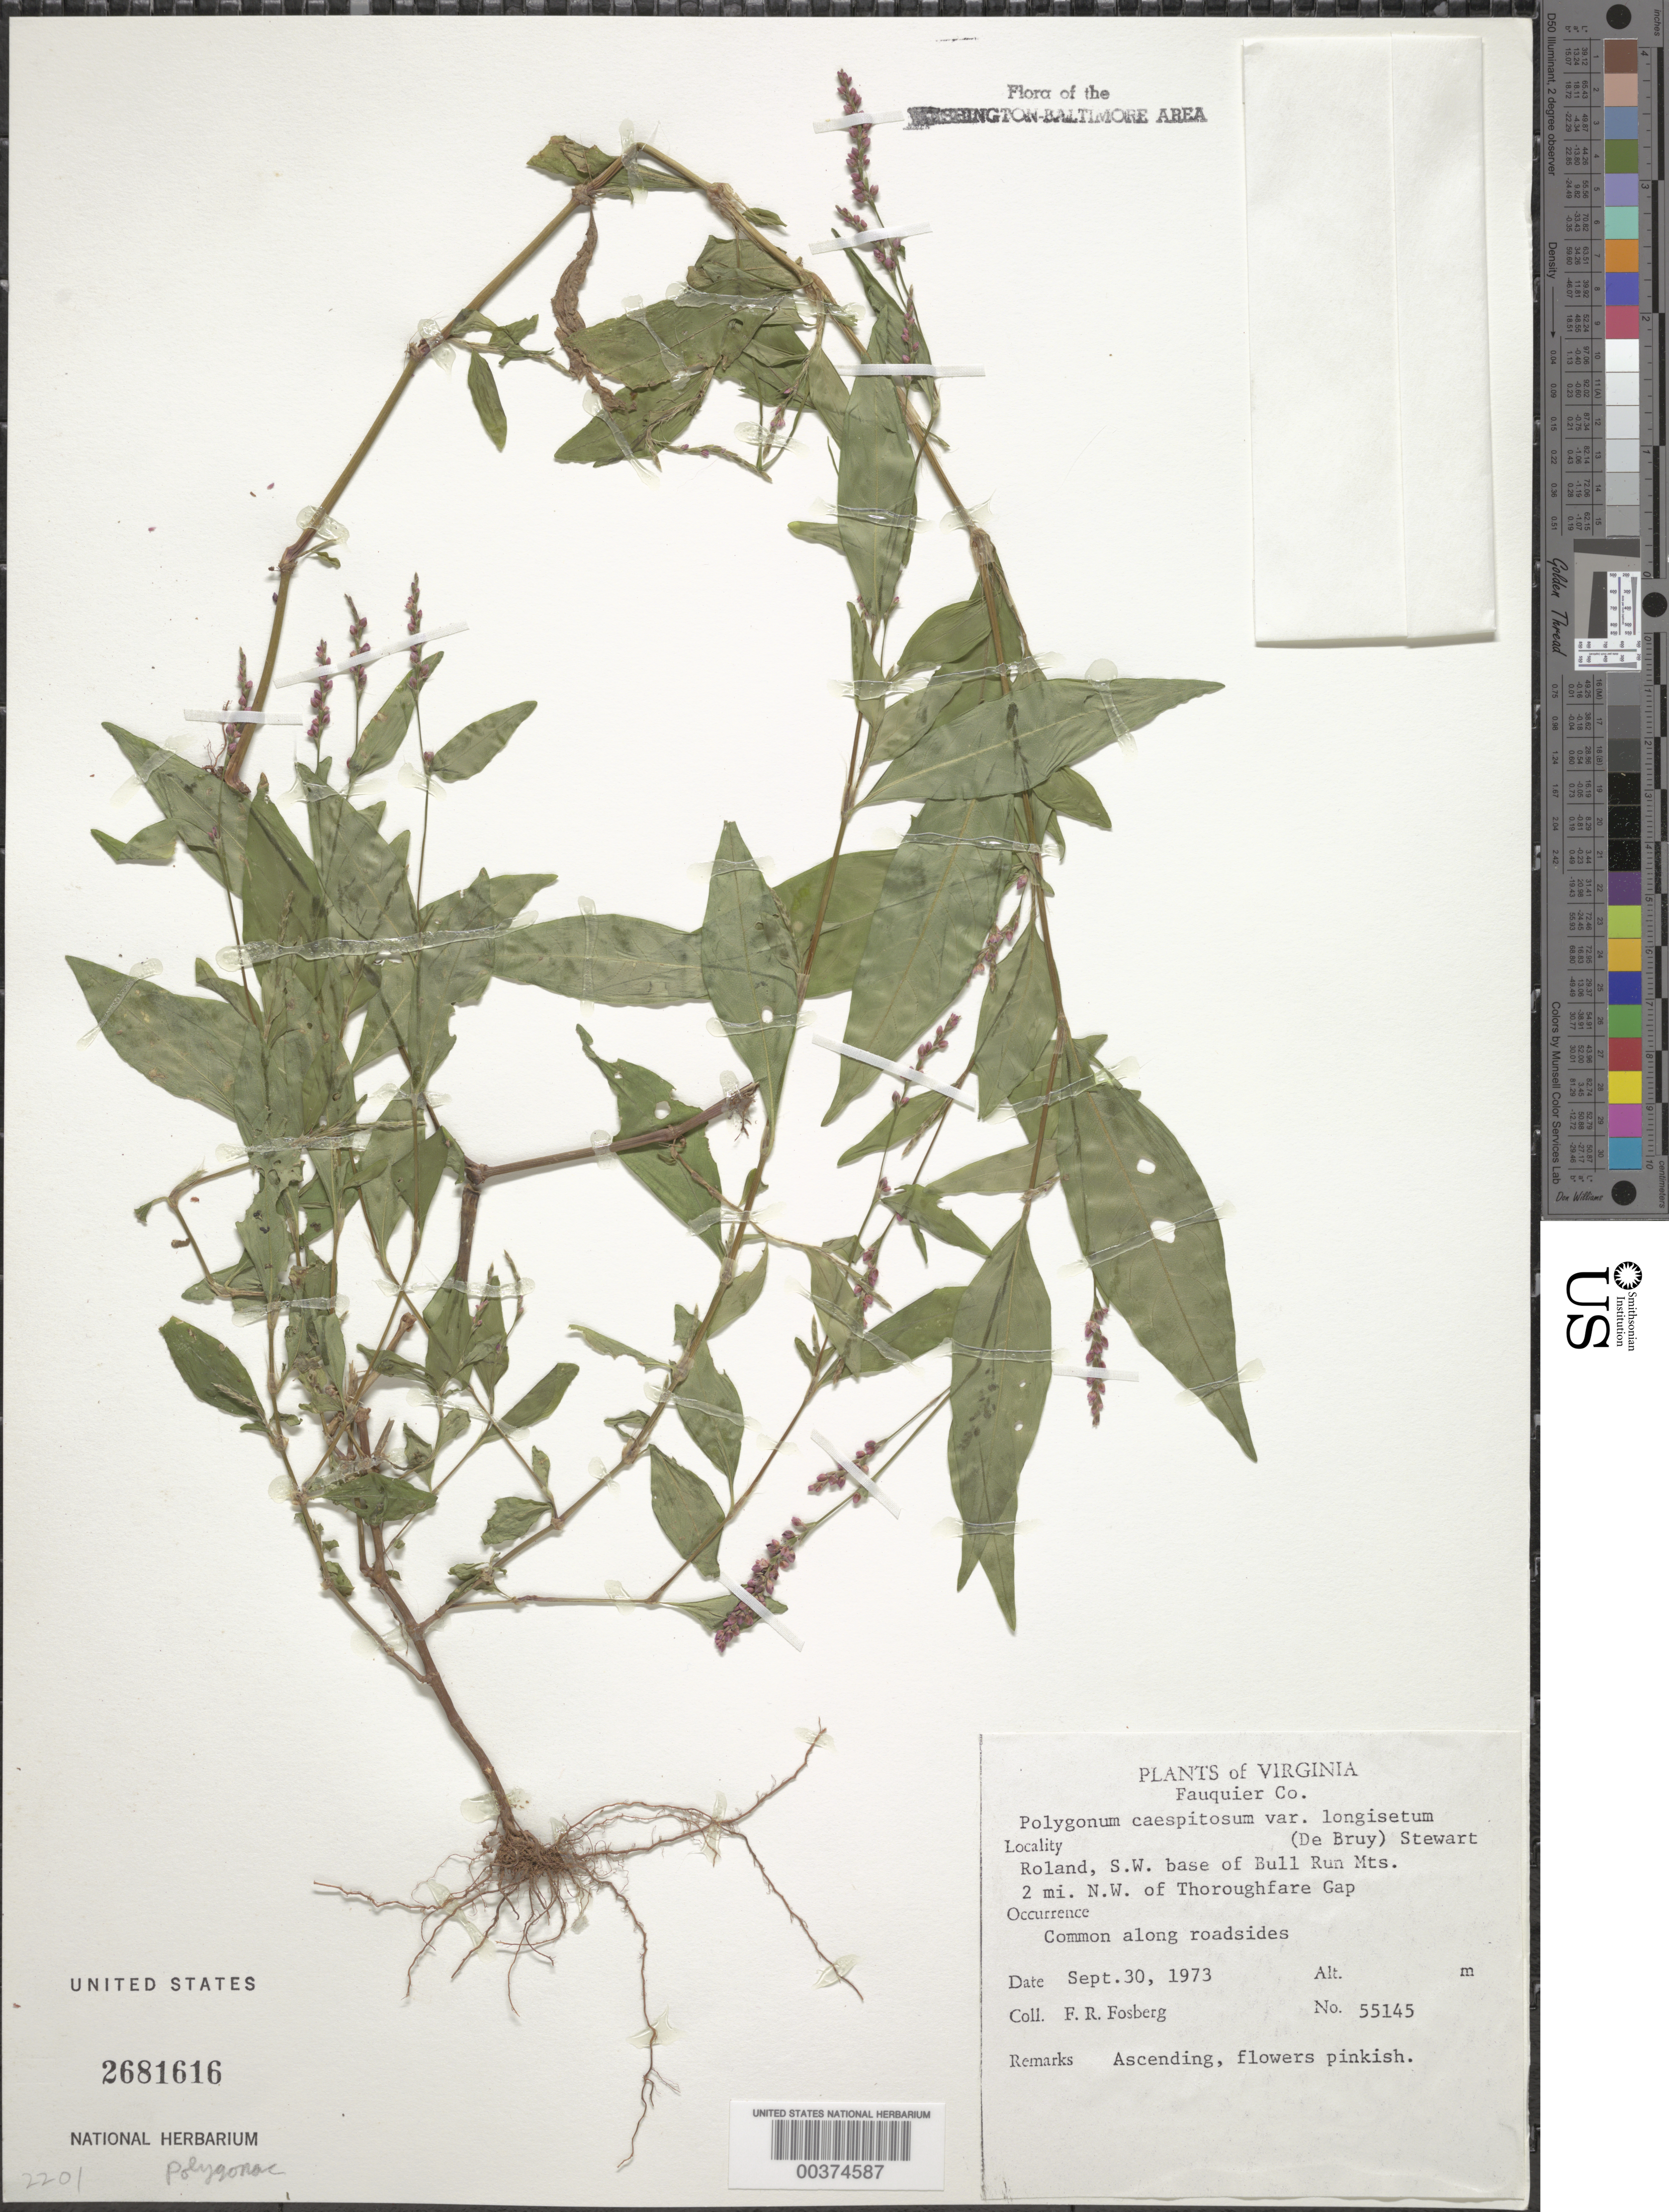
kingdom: Plantae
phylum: Tracheophyta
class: Magnoliopsida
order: Caryophyllales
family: Polygonaceae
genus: Persicaria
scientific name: Persicaria longiseta (Bruijn) Kitag.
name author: (Bruijn &) Kitag.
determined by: Atha, D. E.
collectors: F. R. Fosberg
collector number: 55145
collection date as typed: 30 Sep 1973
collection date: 1973-09-30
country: United States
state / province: Virginia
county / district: Fauquier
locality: Roland, southwest base of Bull Run Mountains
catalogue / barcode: US 2681616